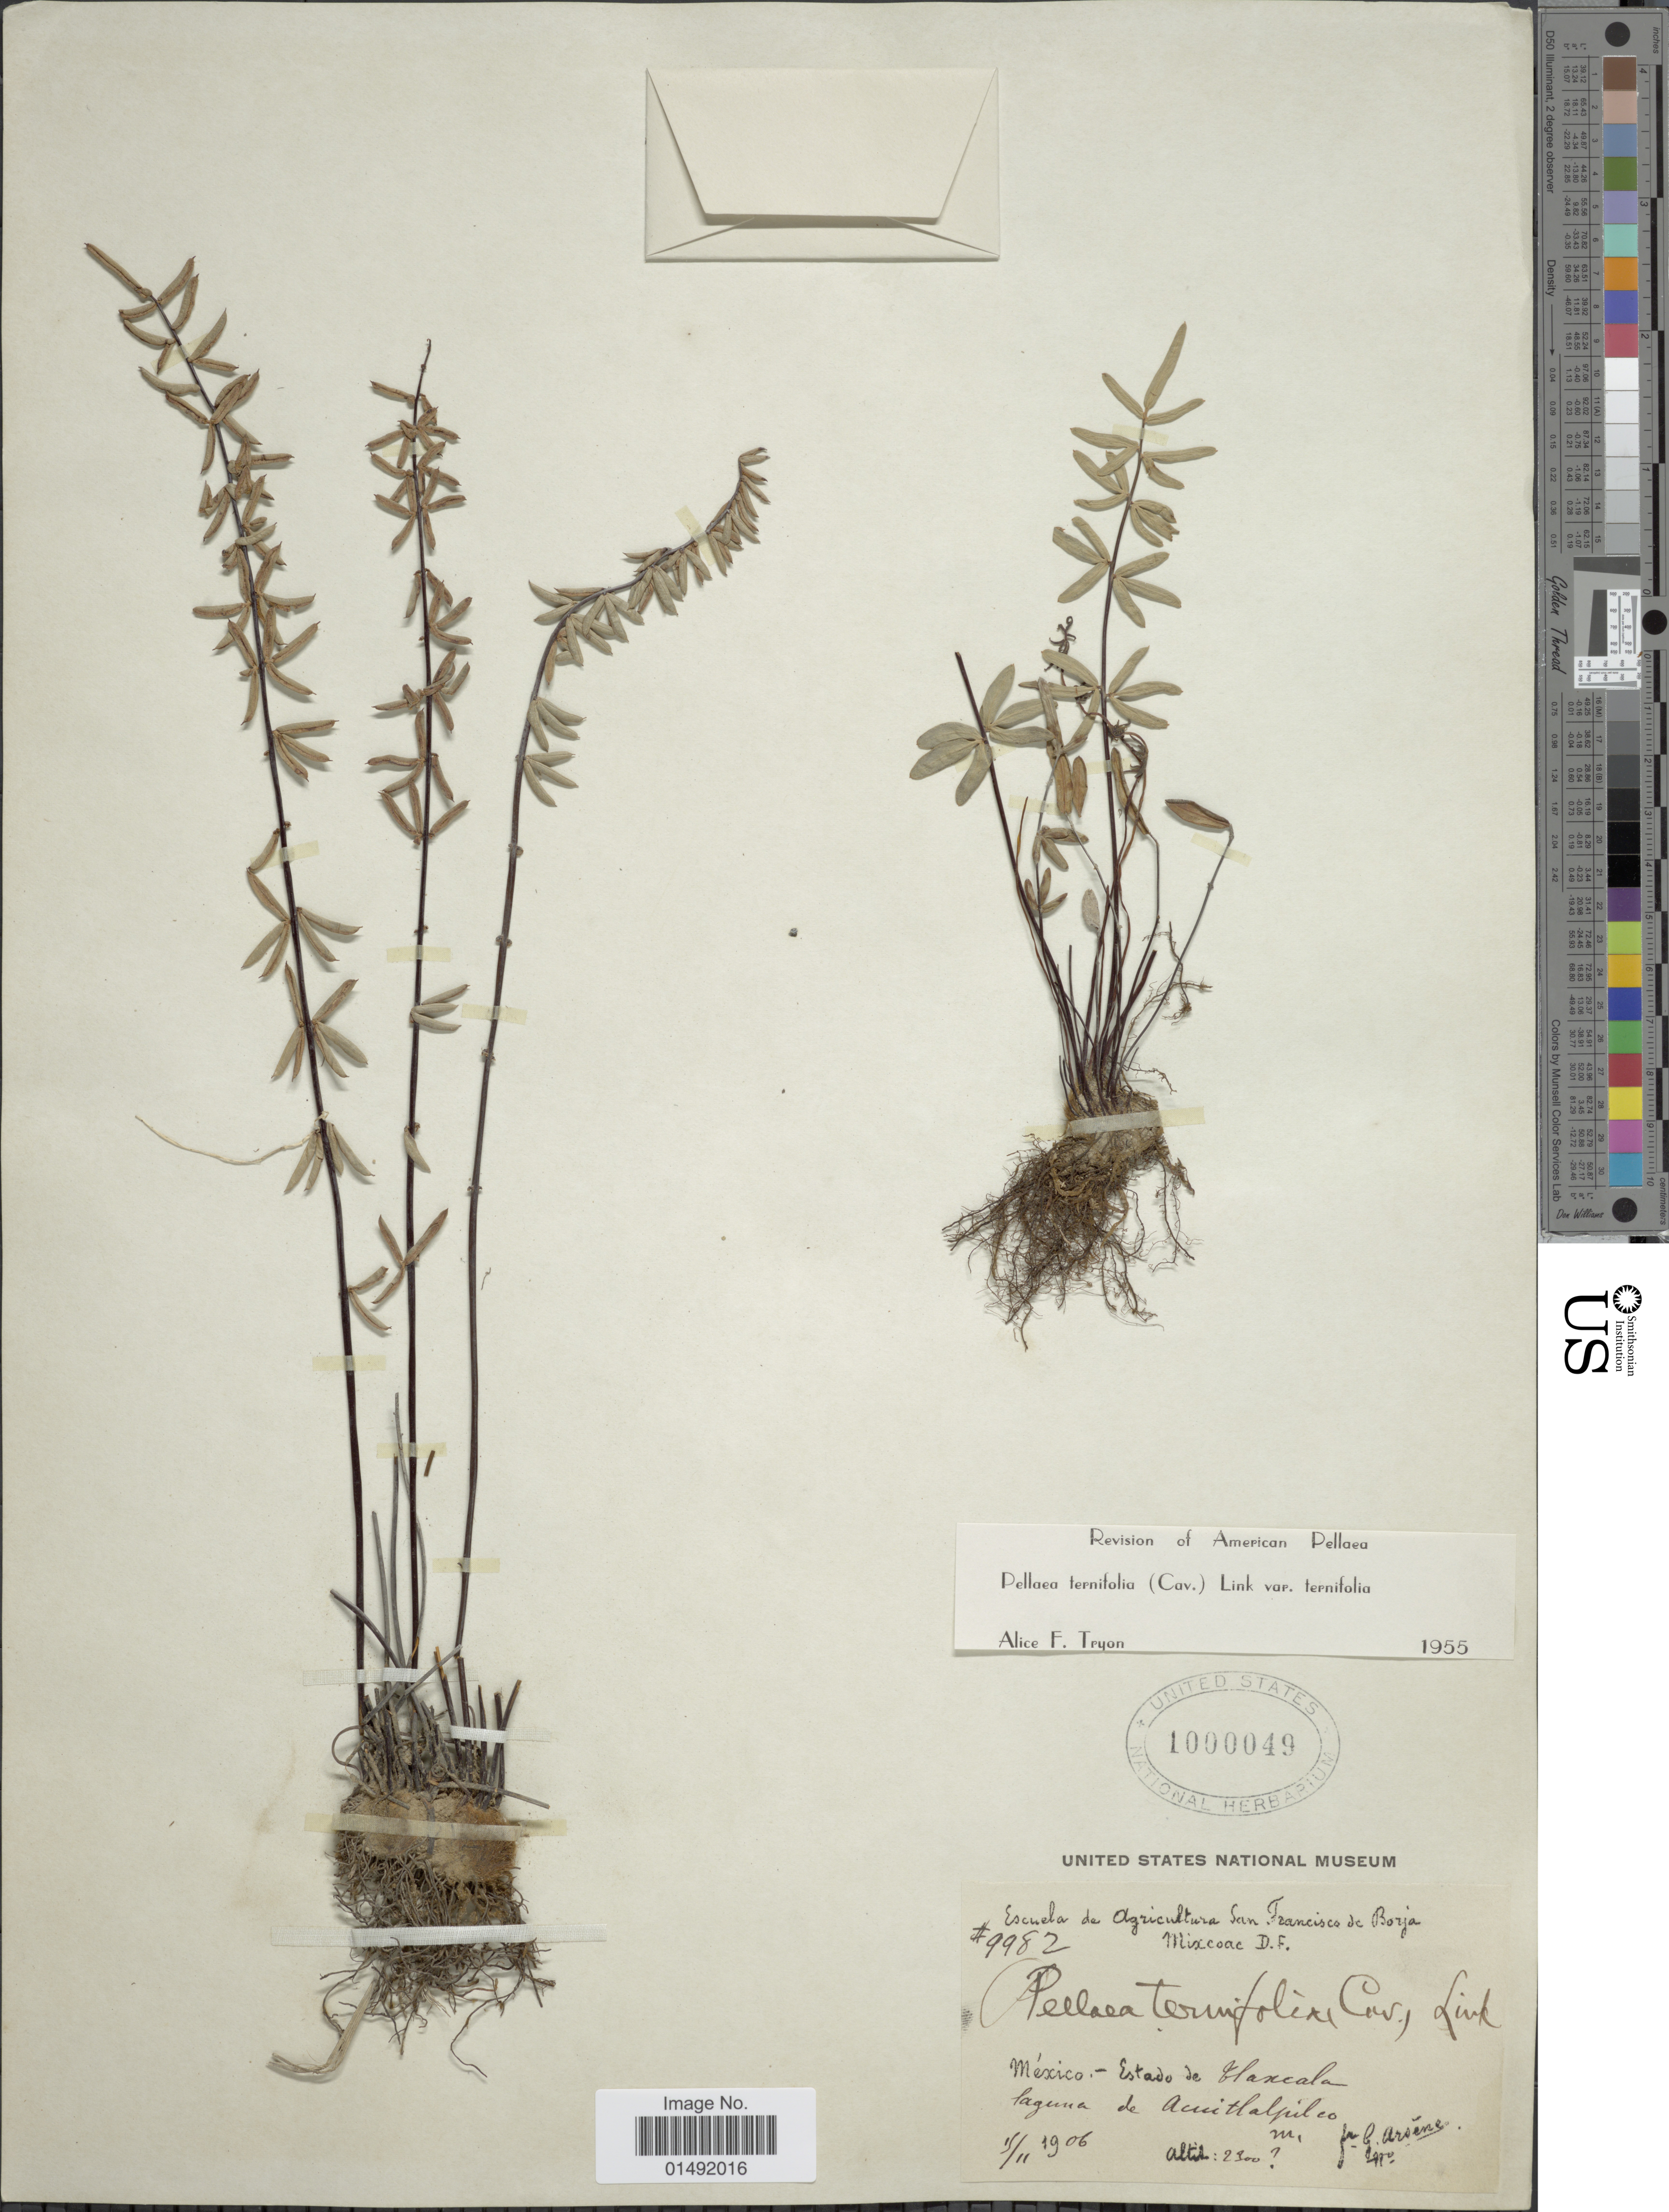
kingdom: Plantae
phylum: Tracheophyta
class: Polypodiopsida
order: Polypodiales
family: Pteridaceae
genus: Pellaea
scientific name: Pellaea ternifolia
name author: (Cav.) Link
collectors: Bro. G. Arsène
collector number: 9982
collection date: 1906-11-15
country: Mexico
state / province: Tlaxcala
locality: Laguna de Acuitlalpilco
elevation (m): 2300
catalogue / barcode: US 1000049